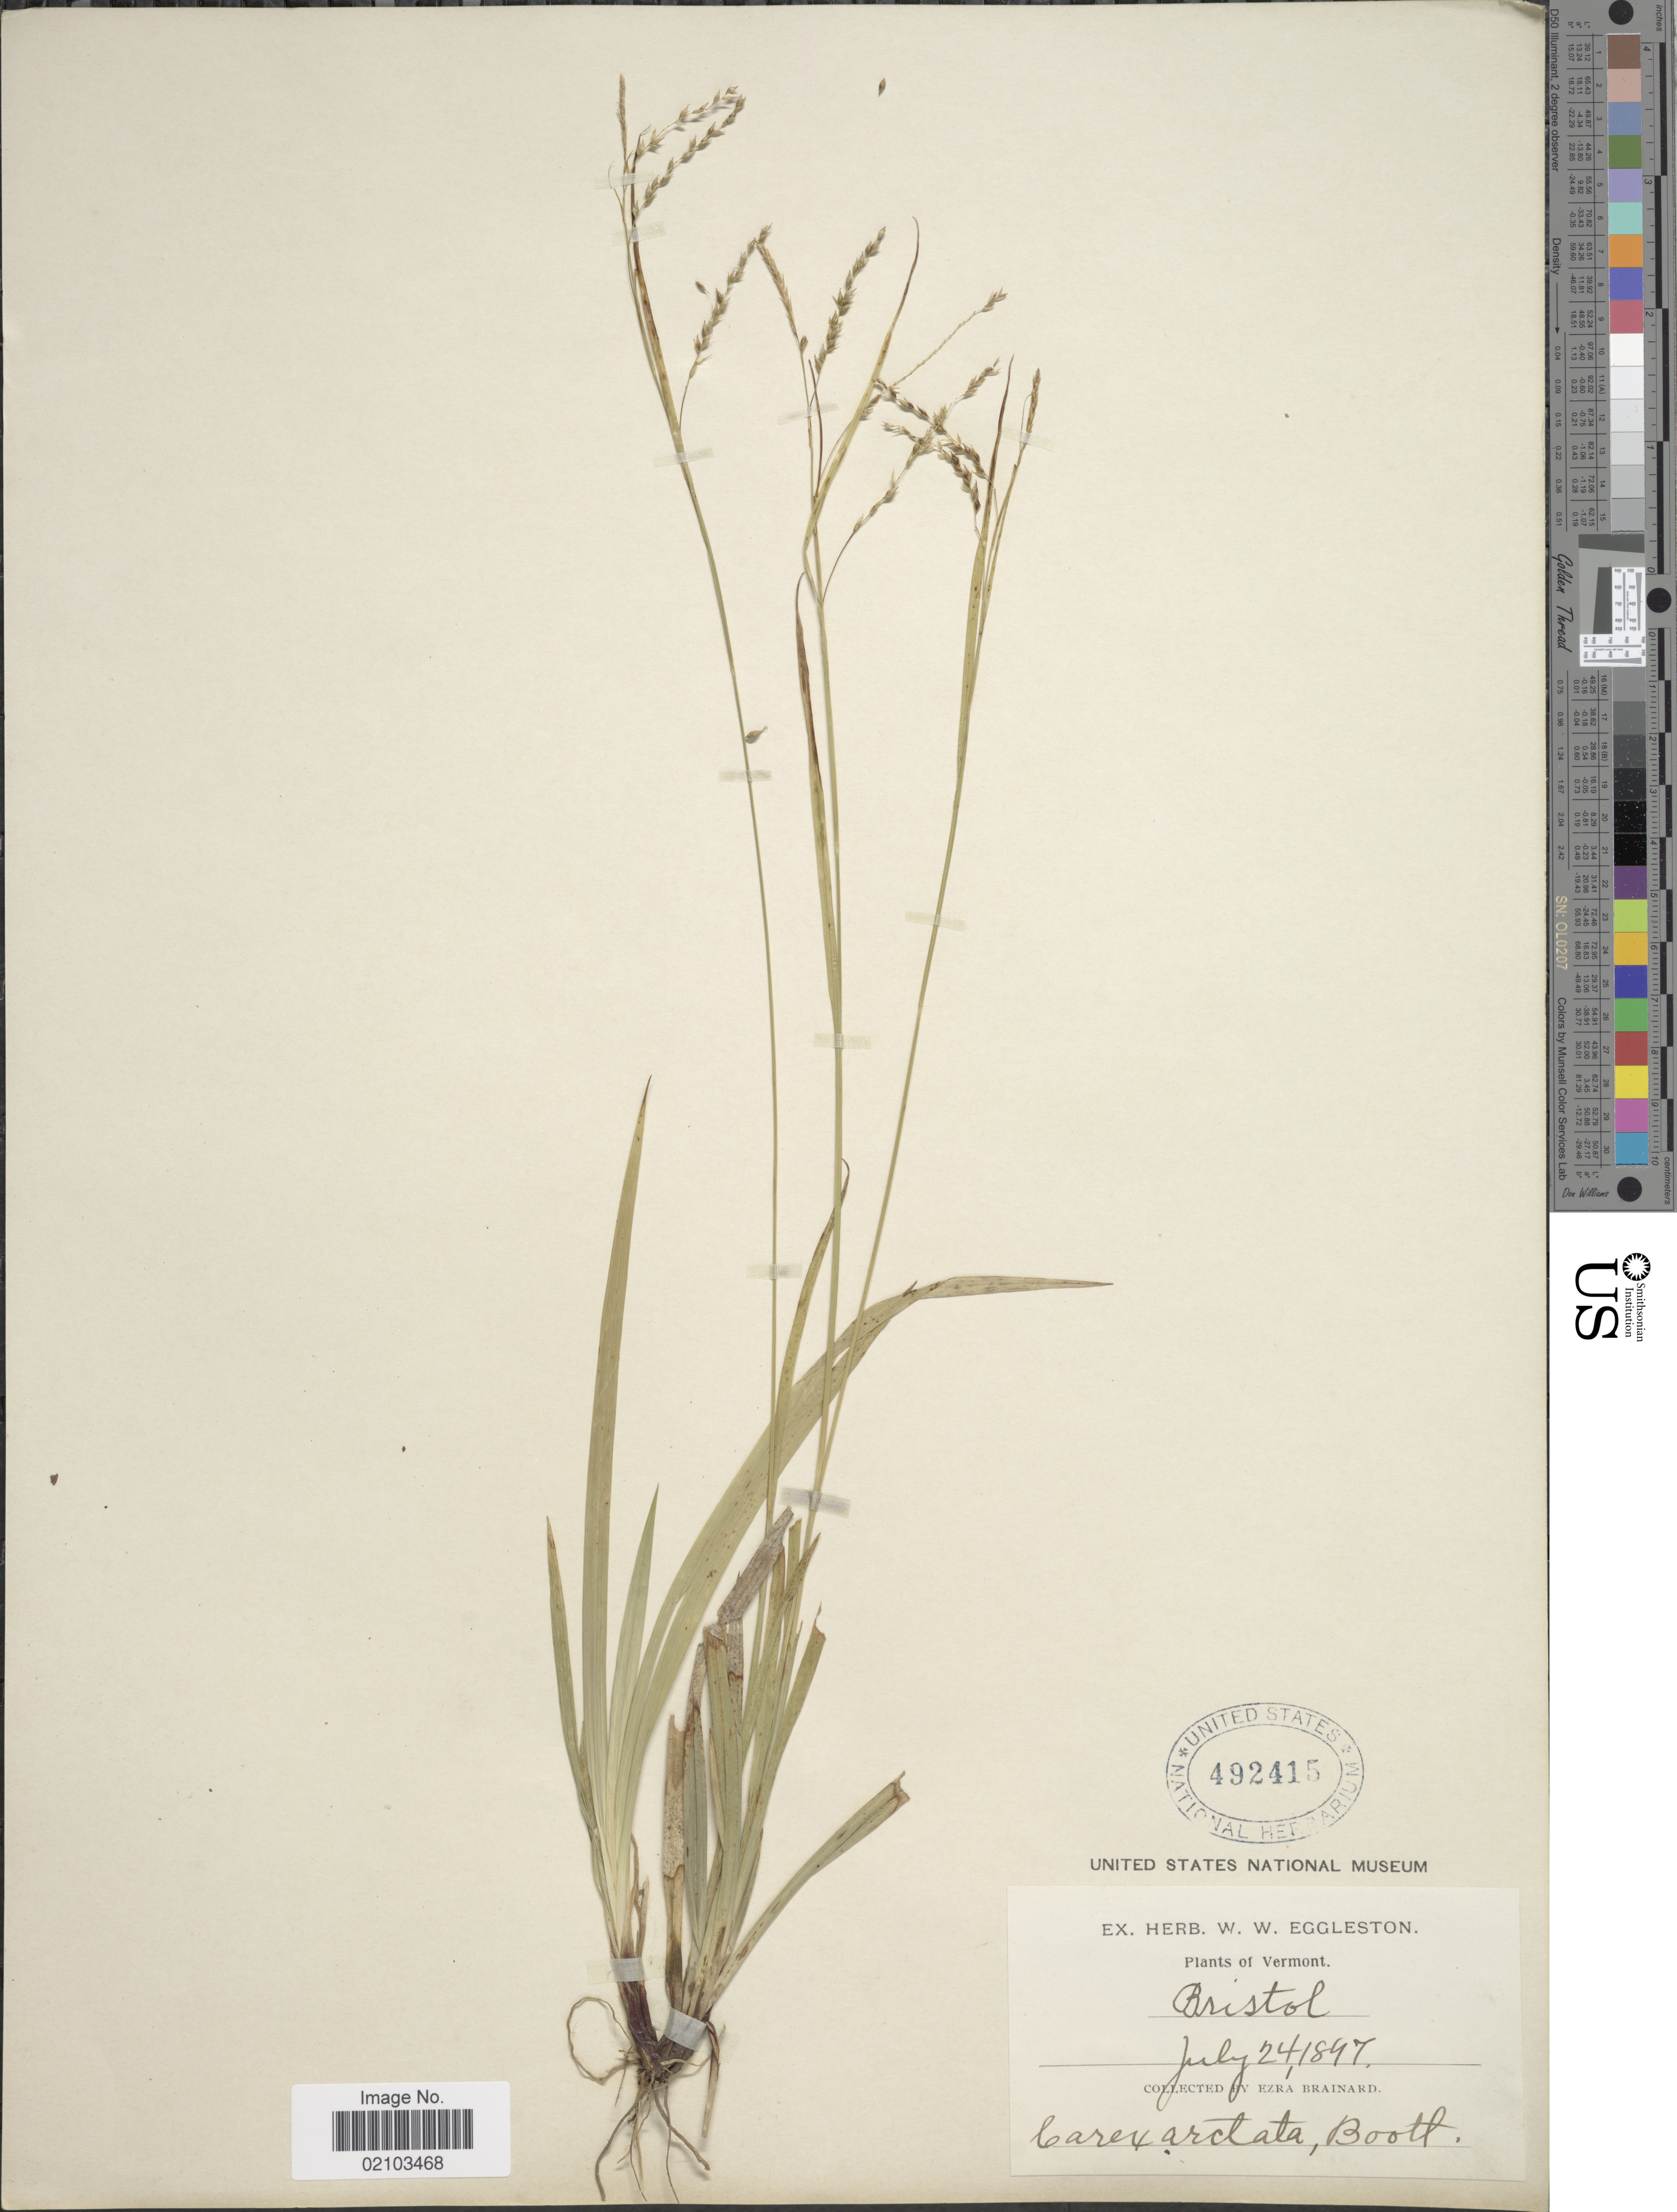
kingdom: Plantae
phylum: Tracheophyta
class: Liliopsida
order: Poales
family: Cyperaceae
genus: Carex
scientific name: Carex arctata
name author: Boott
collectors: E. Brainard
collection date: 1897-07-24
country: United States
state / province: Vermont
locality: Bristol.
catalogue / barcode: US 492415